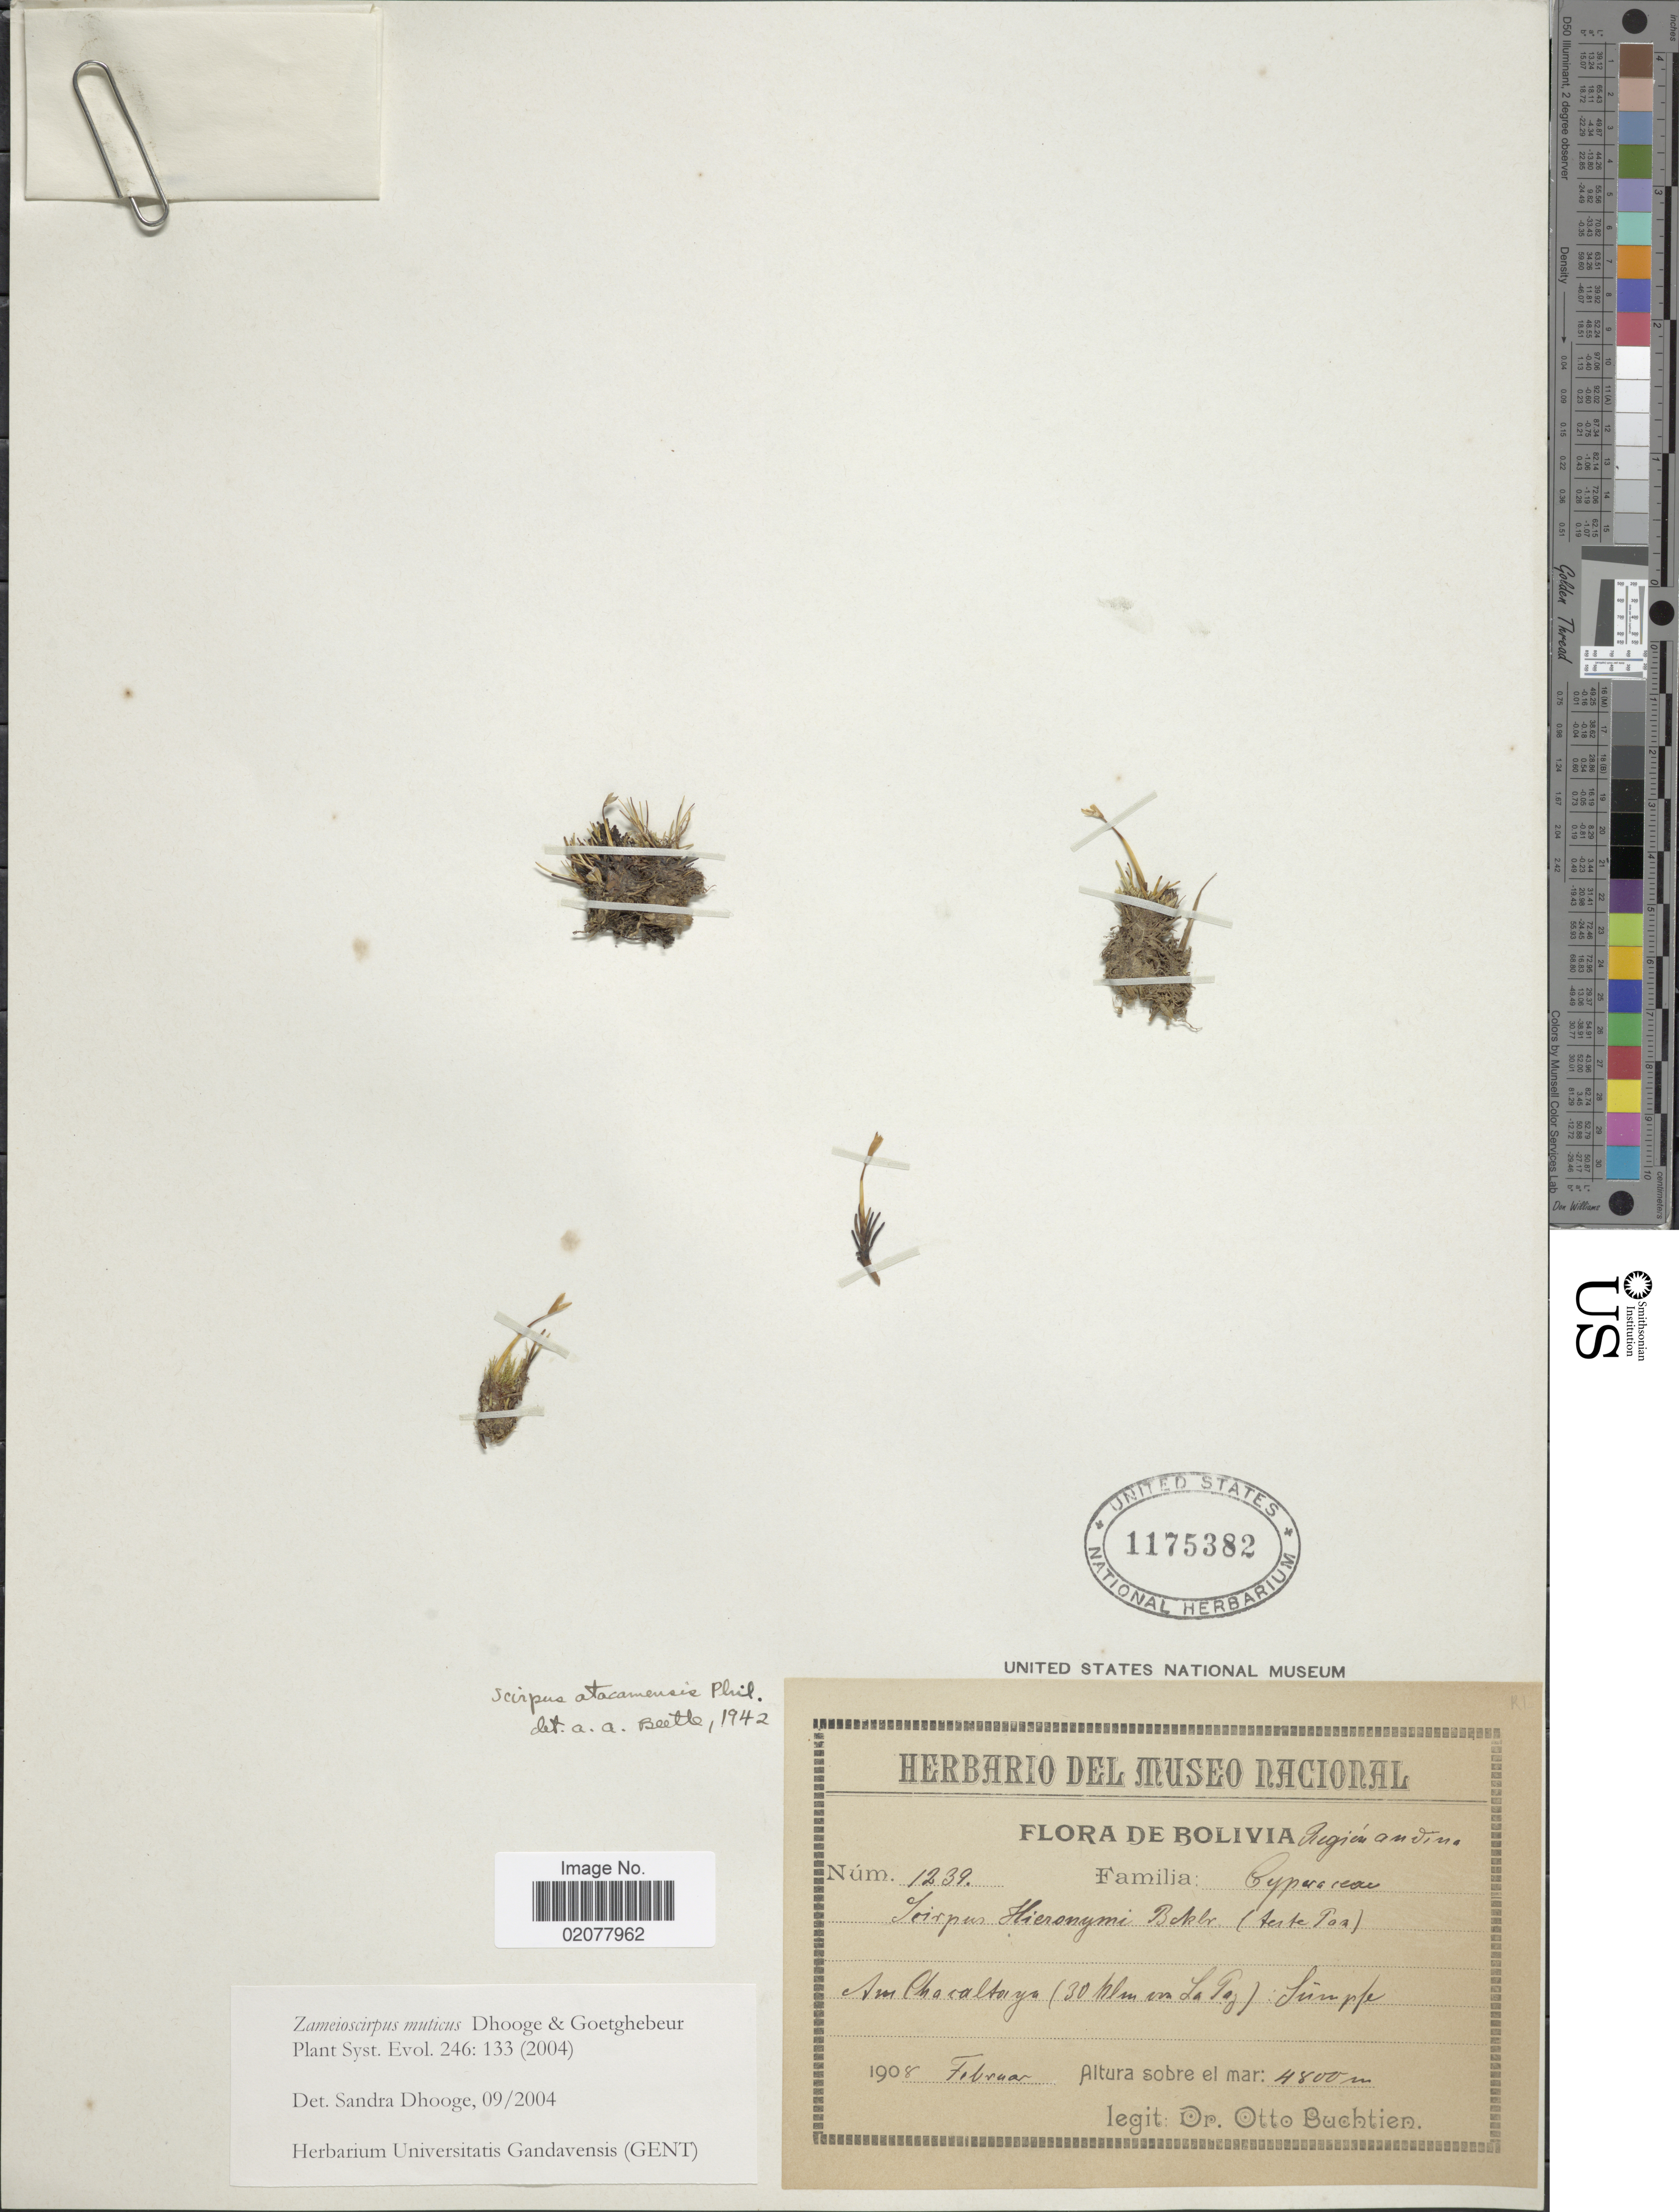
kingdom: Plantae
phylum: Tracheophyta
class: Liliopsida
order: Poales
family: Cyperaceae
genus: Zameioscirpus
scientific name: Zameioscirpus muticus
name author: Dhooge & Goetgh.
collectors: O. Buchtien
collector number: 1239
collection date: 1908-02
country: Bolivia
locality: Región andina. Am Chacaltaya (30 klm en La Paz)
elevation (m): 4800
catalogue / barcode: US 1175382